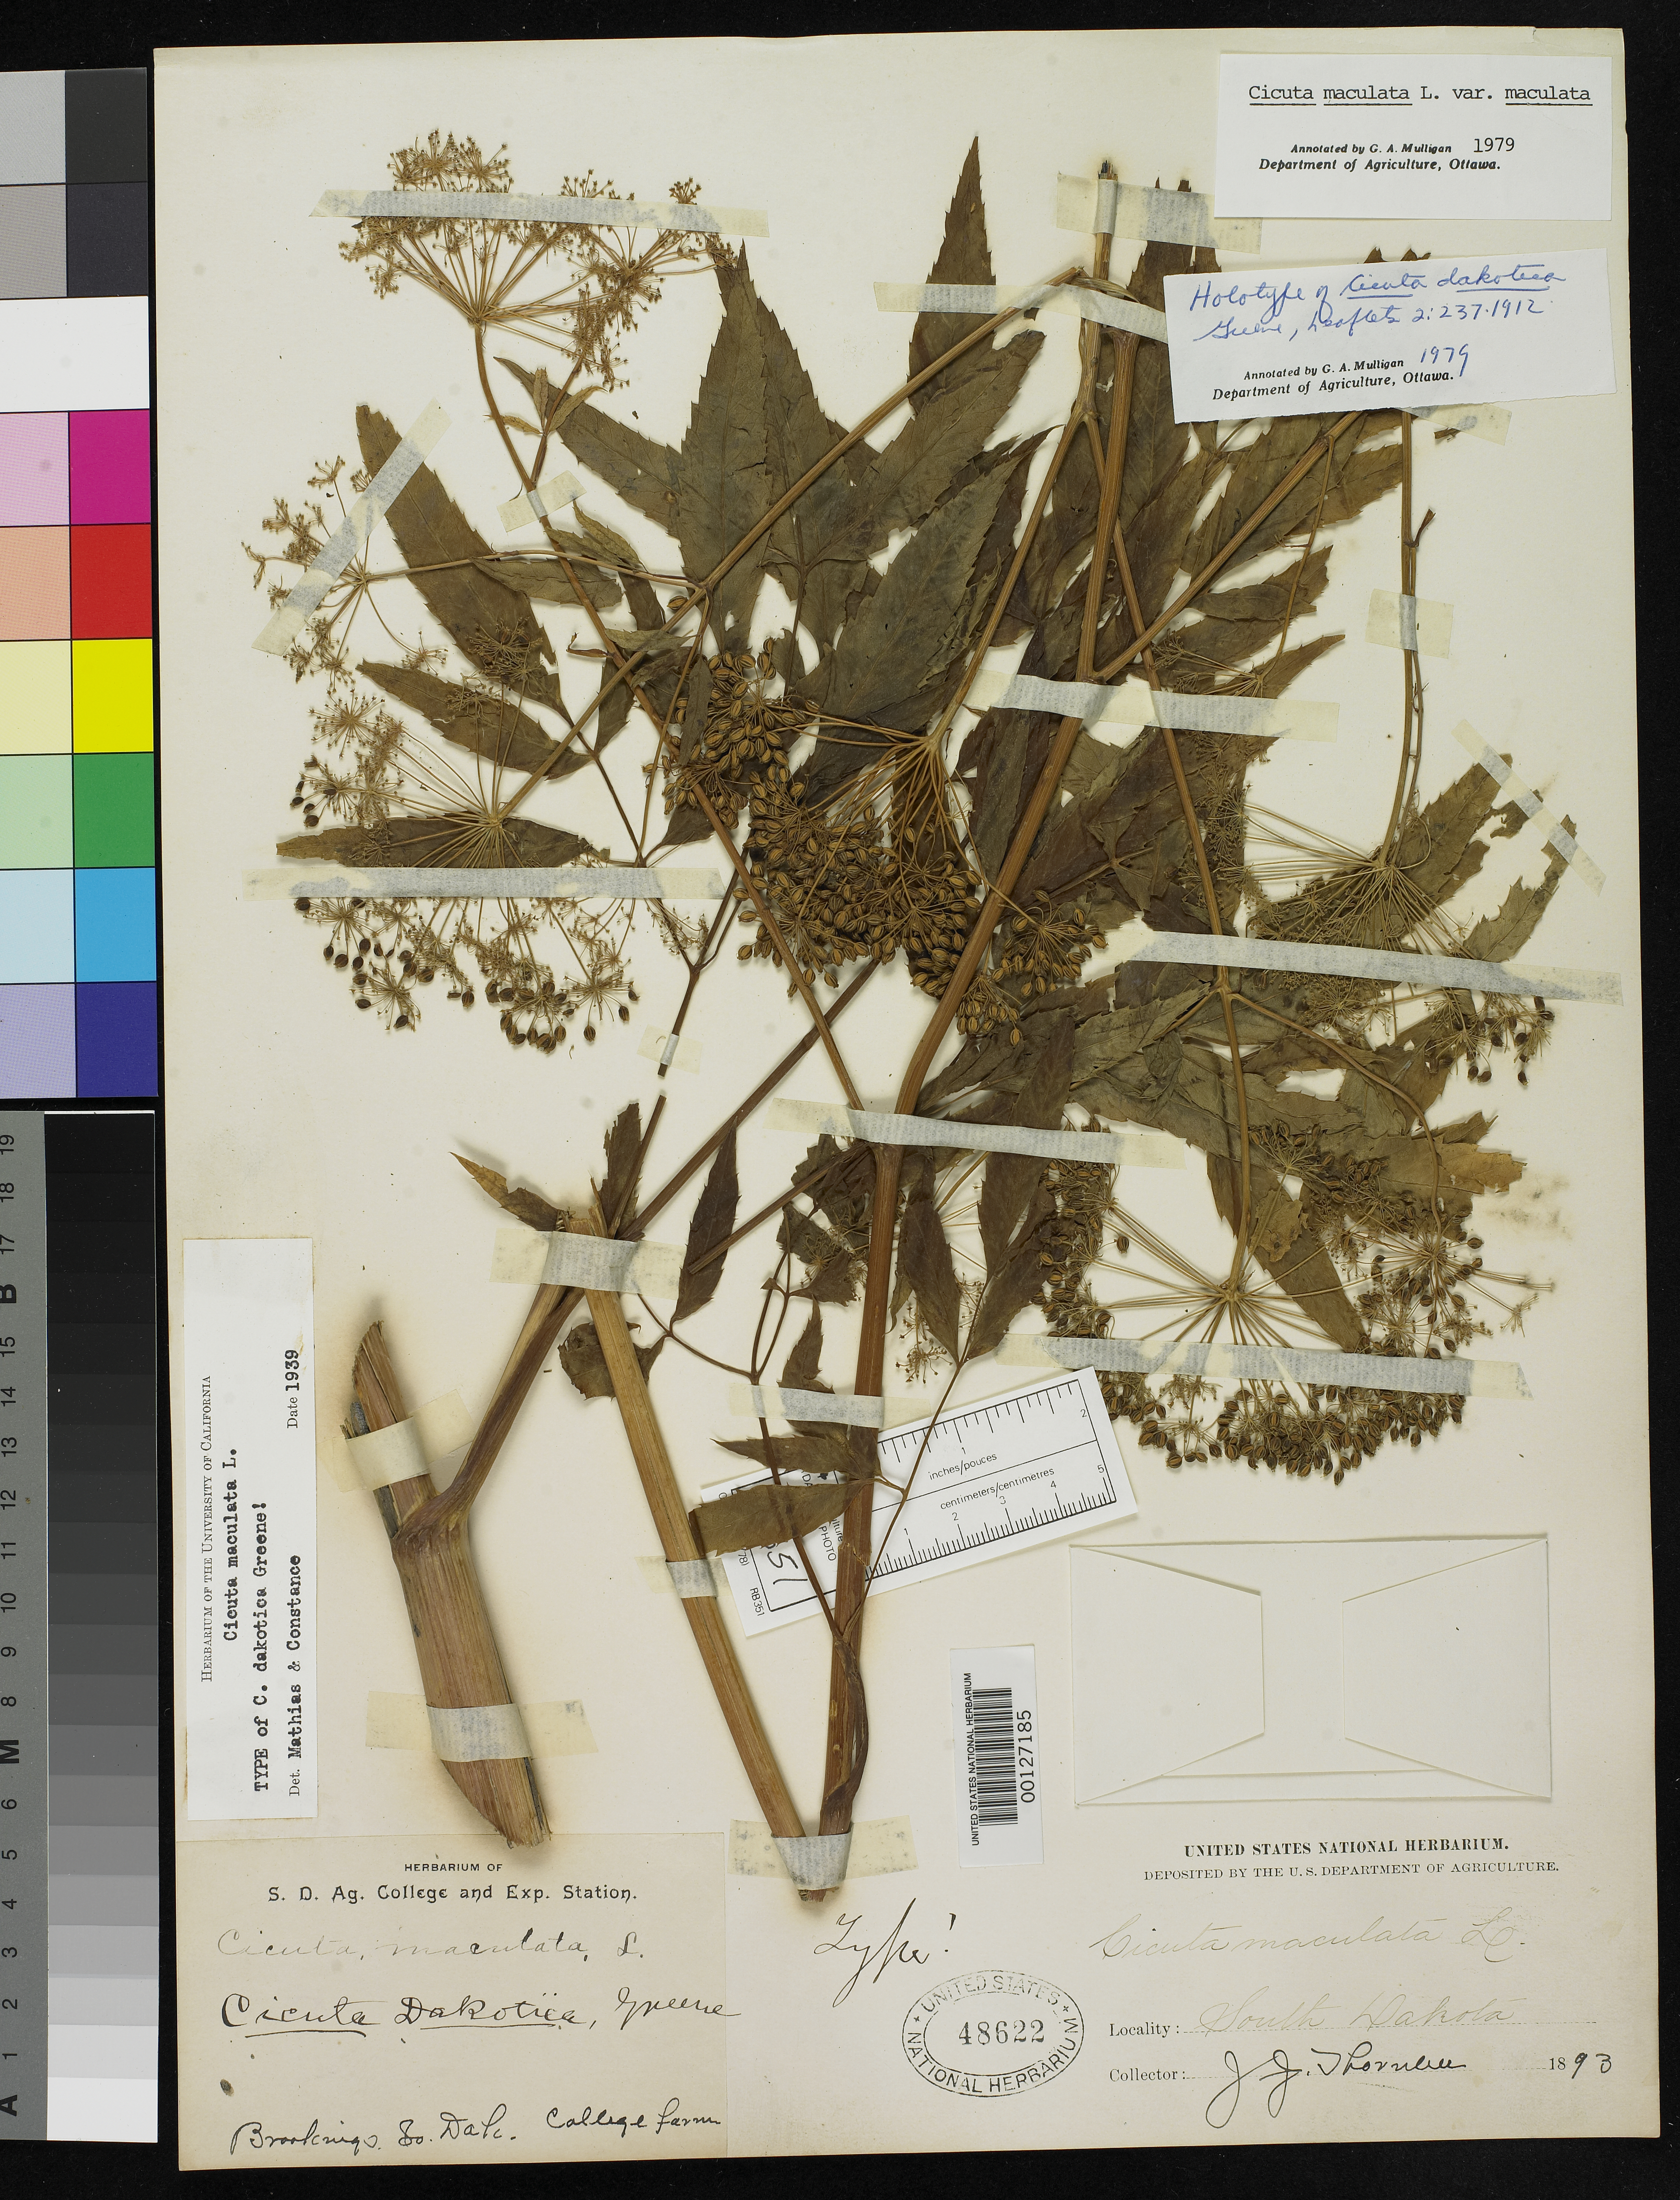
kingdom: Plantae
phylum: Tracheophyta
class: Magnoliopsida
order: Apiales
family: Apiaceae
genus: Cicuta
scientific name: Cicuta dakotica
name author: Greene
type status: Holotype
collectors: J. Thornber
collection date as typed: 1893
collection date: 1893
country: United States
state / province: South Dakota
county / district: Brookings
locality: Brookings, college farm grounds.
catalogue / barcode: US 48622